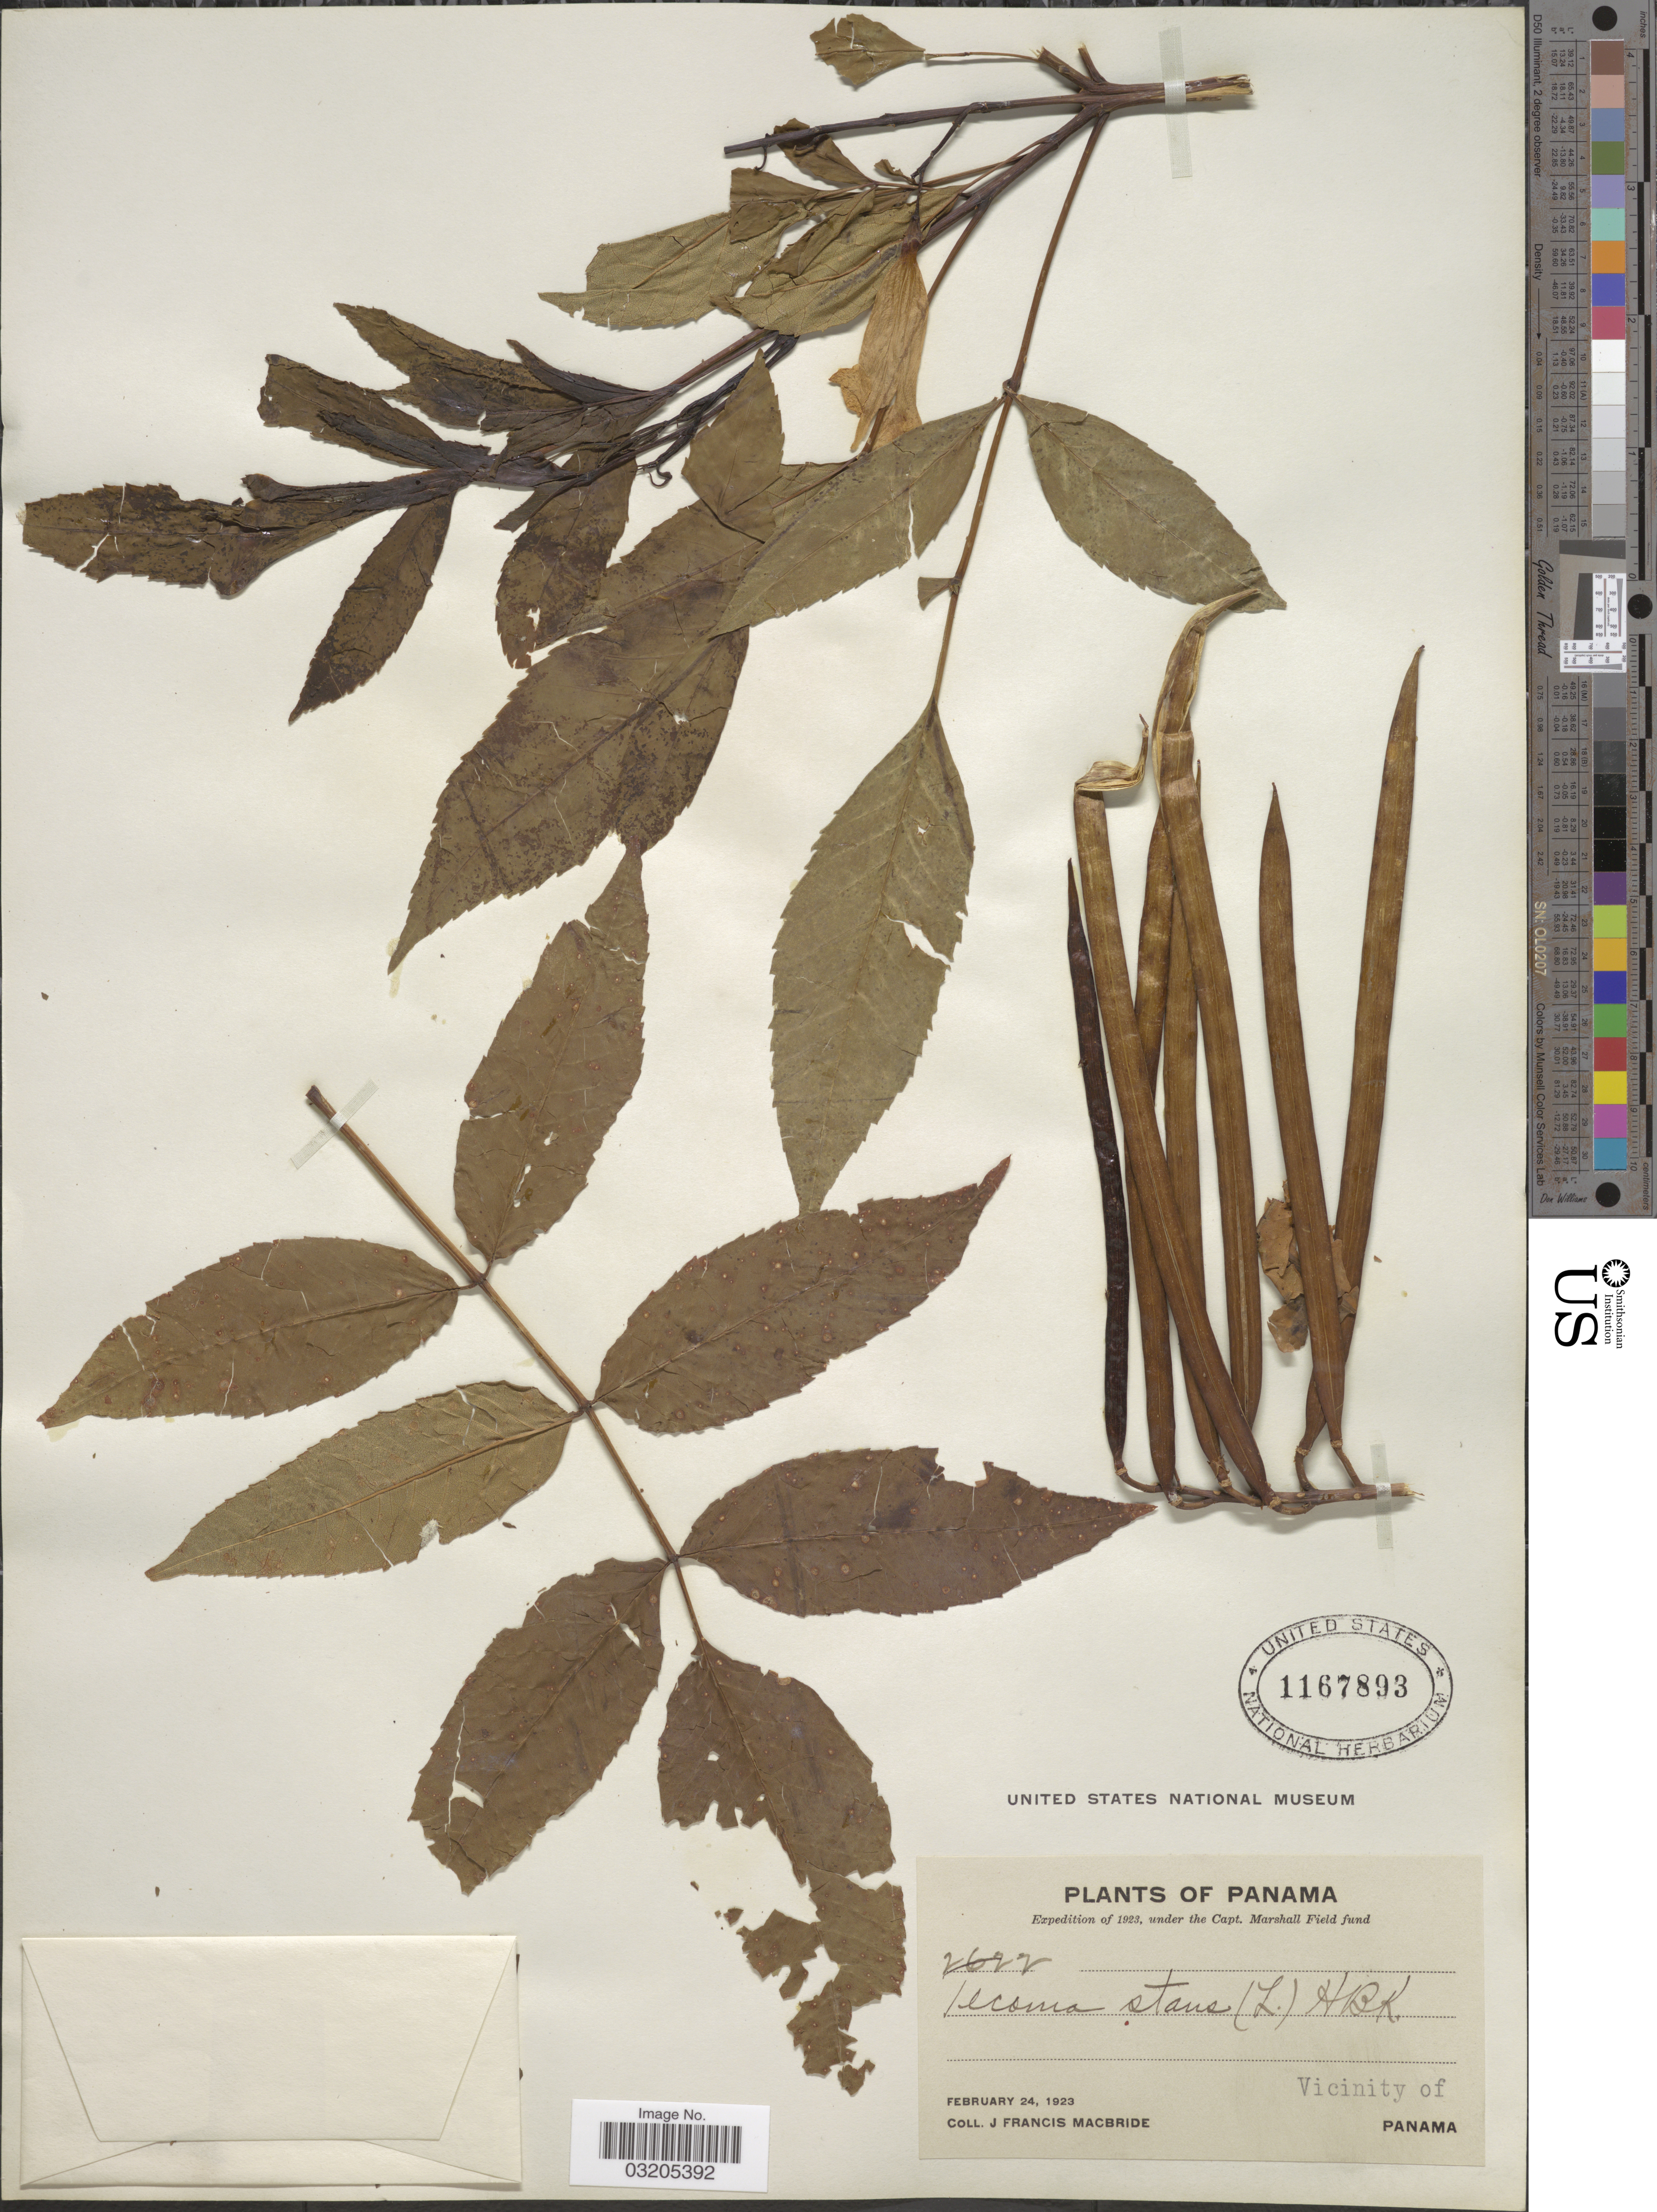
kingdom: Plantae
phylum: Tracheophyta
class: Magnoliopsida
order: Lamiales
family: Bignoniaceae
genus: Tecoma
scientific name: Tecoma stans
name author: (L.) Juss. ex Kunth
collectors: J. F. Macbride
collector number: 2622?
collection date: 1923-02-24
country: Panama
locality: Vicinity of Panama.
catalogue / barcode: US 1167893